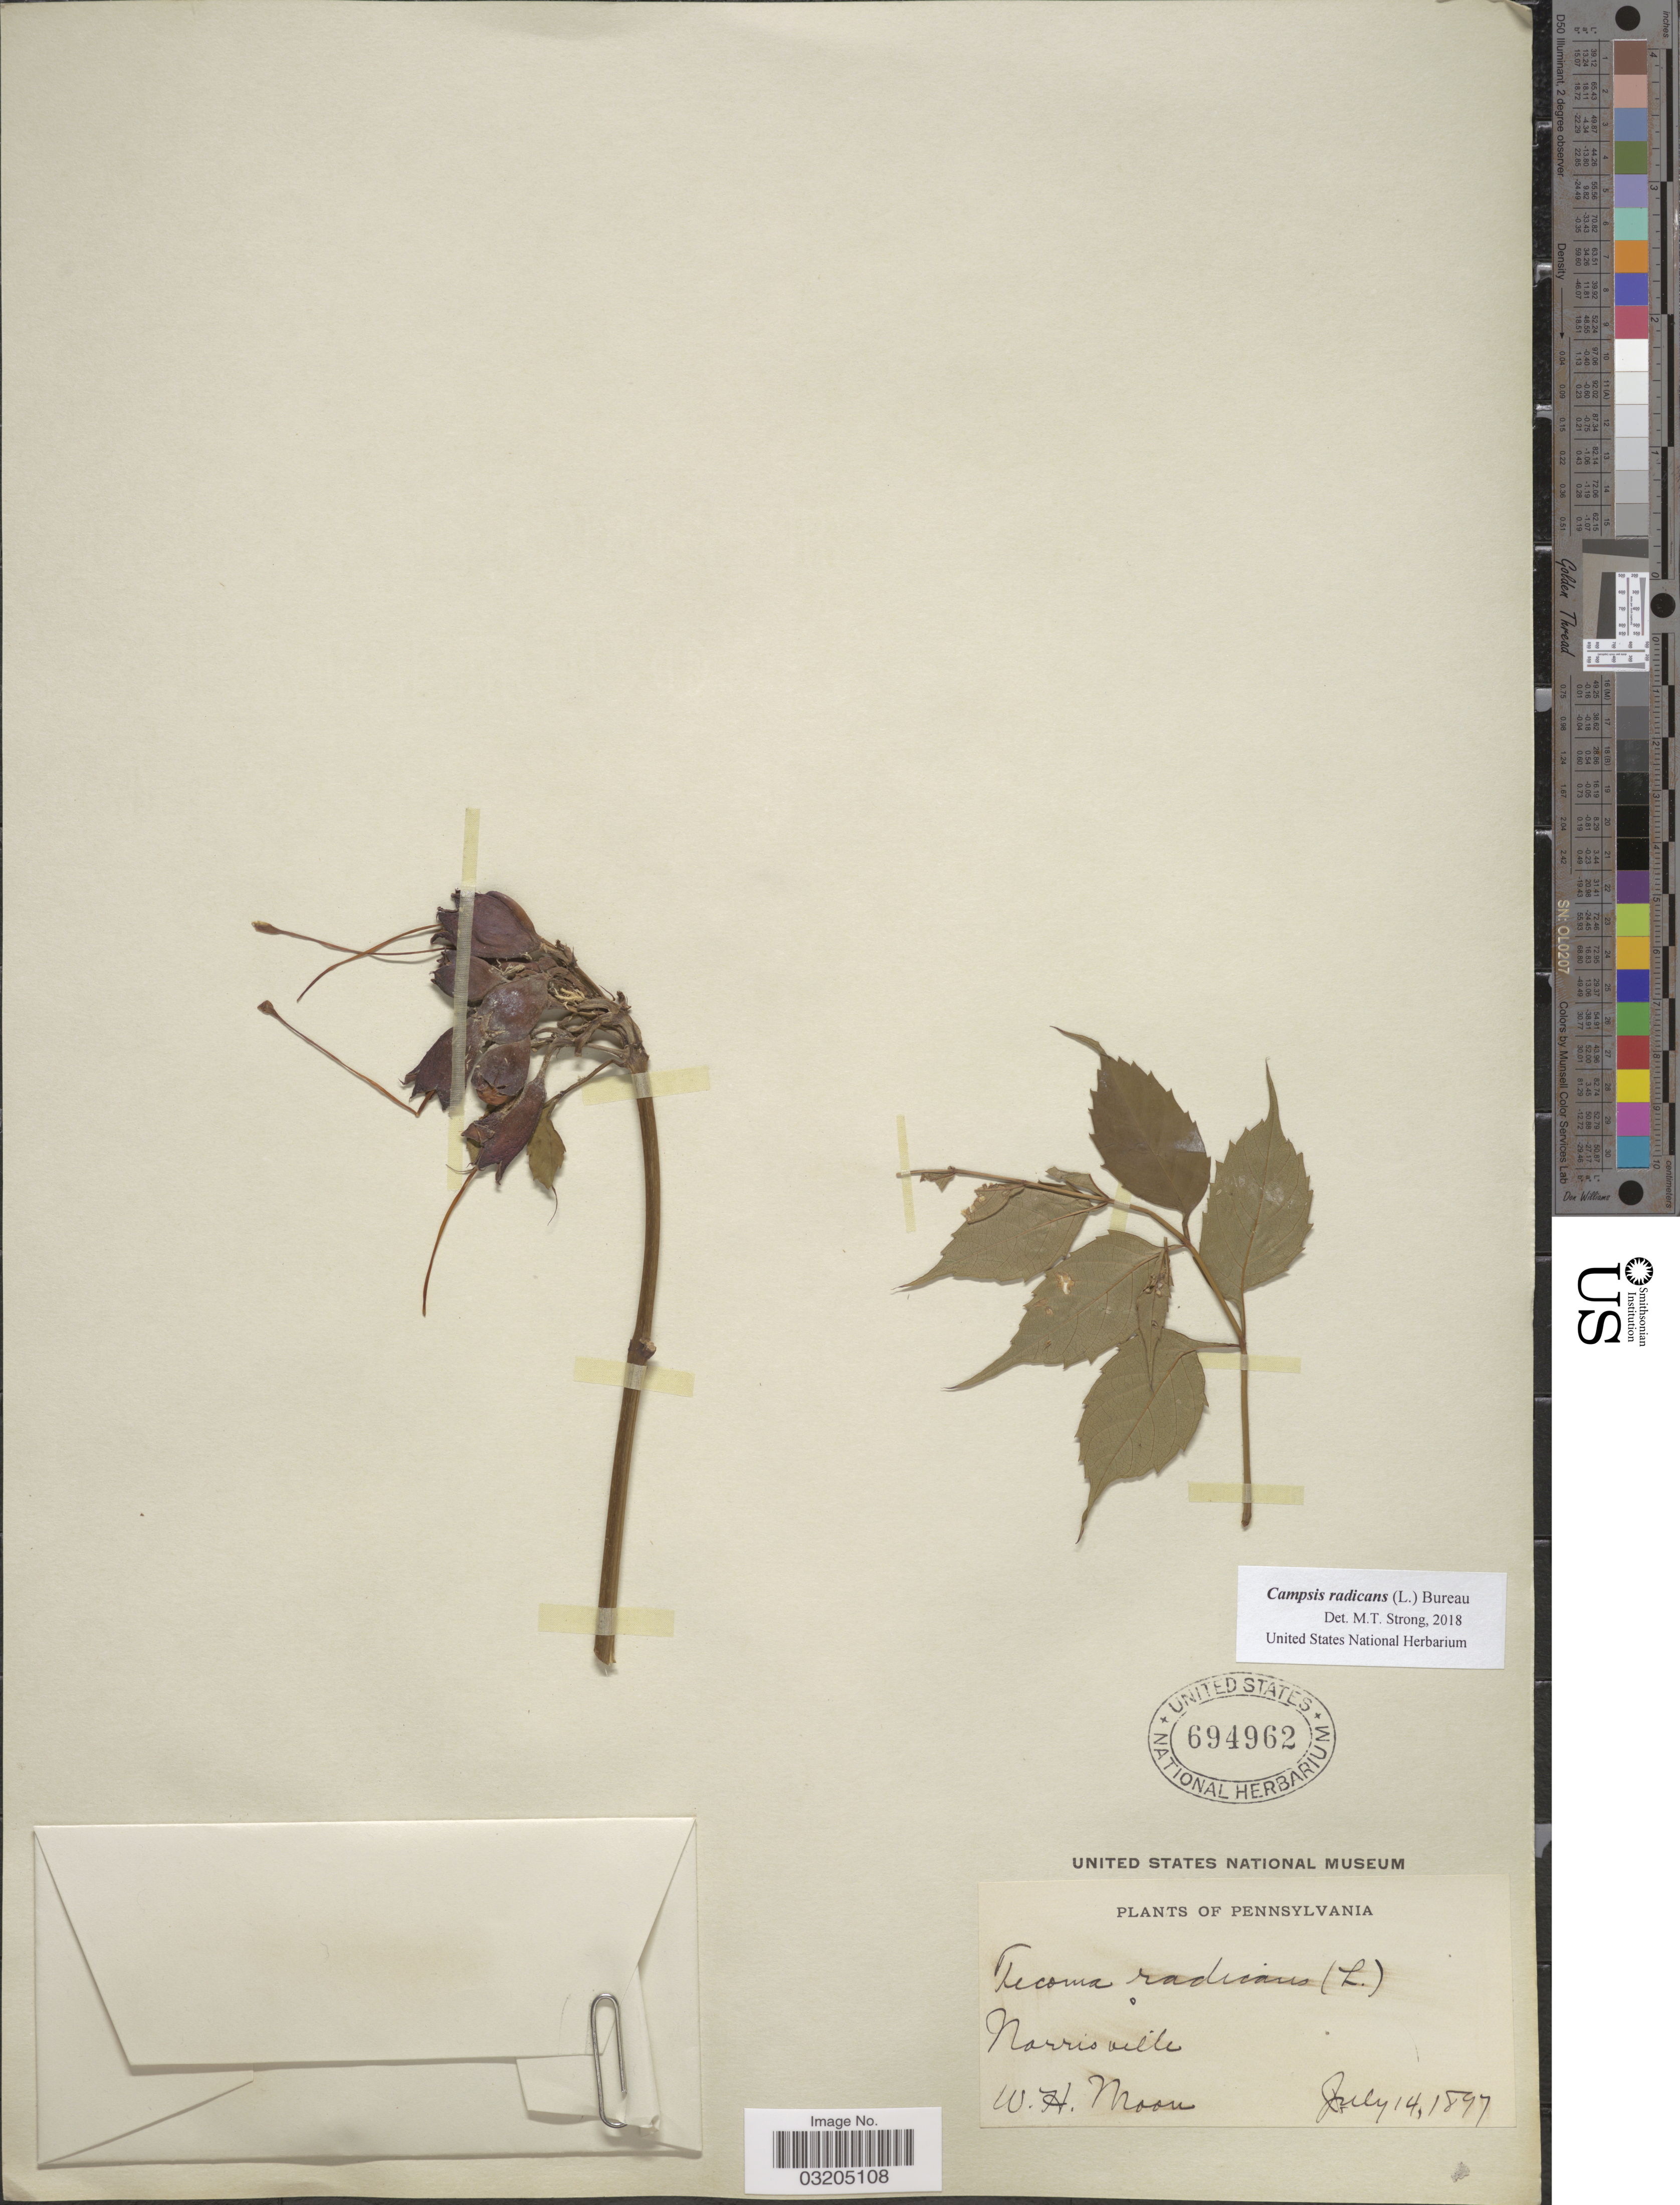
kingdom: Plantae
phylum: Tracheophyta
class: Magnoliopsida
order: Lamiales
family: Bignoniaceae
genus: Campsis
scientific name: Campsis radicans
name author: (L.) Seem.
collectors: W. Moore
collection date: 1897-07-14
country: United States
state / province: Pennsylvania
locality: Norrisville.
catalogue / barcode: US 694962